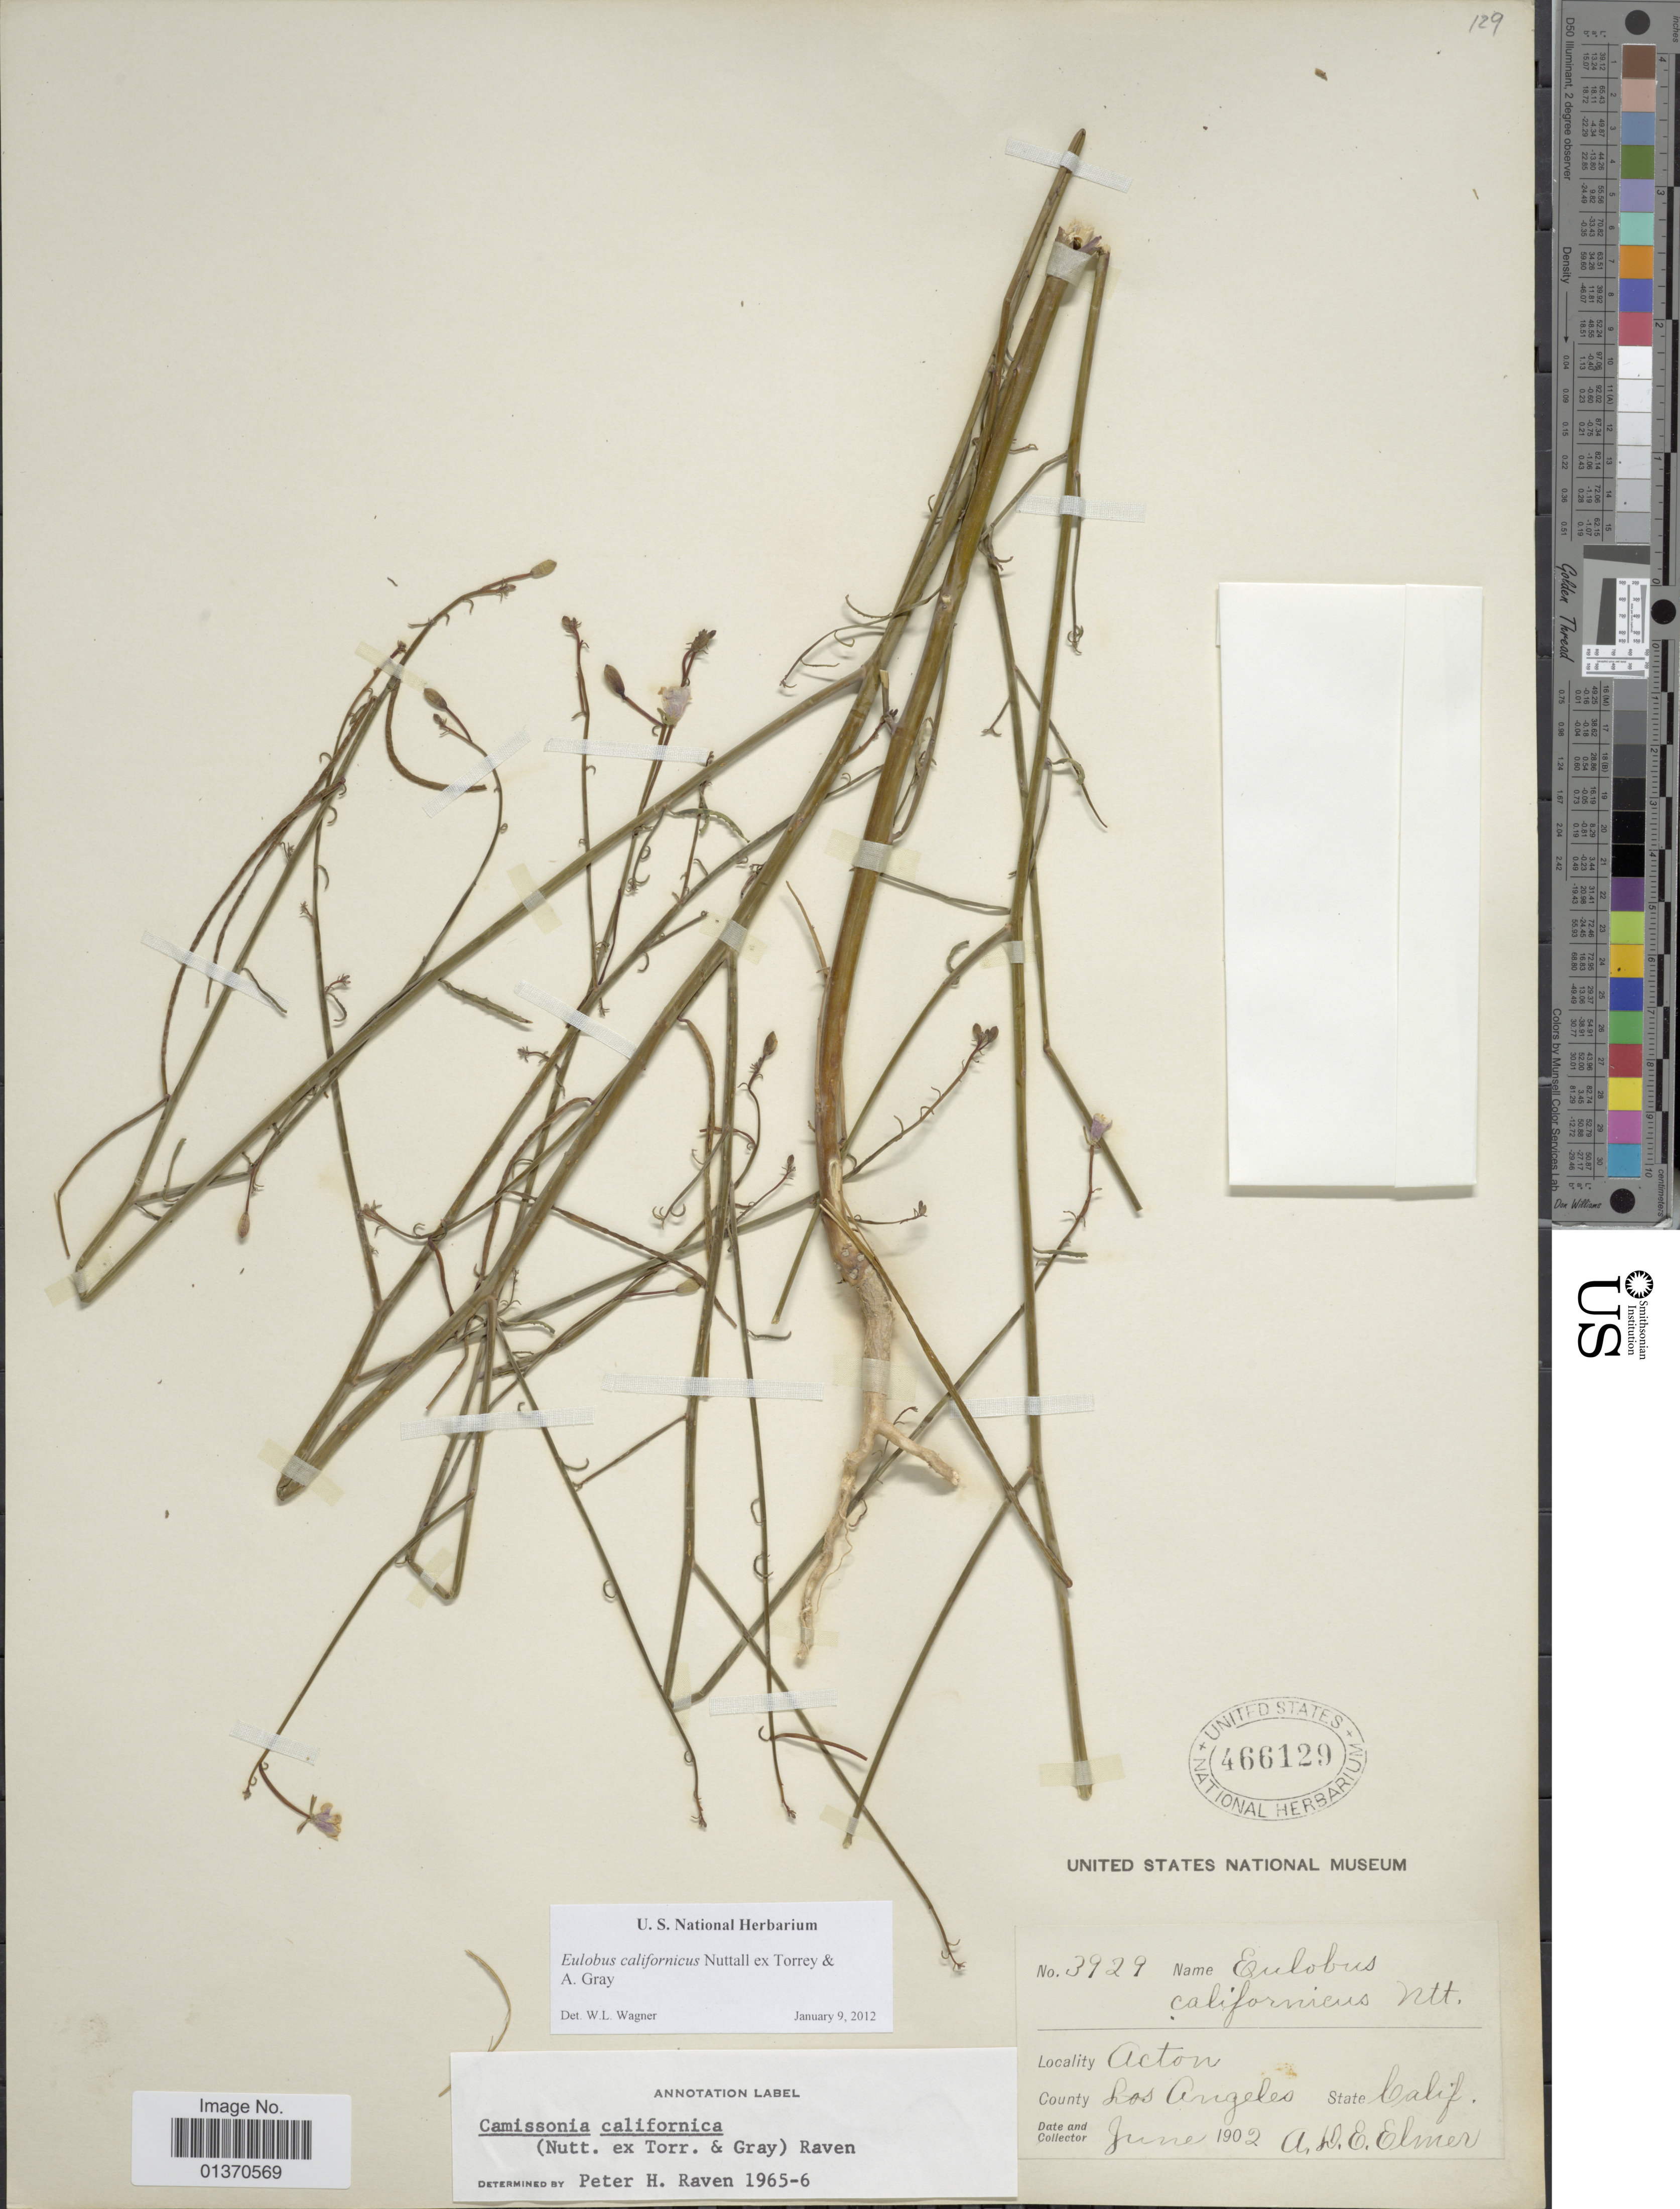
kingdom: Plantae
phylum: Tracheophyta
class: Magnoliopsida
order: Myrtales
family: Onagraceae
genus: Eulobus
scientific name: Eulobus californicus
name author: Nutt. ex Torr. & A. Gray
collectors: A. D. E. Elmer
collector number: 3929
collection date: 1902-06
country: United States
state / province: California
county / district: Los Angeles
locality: Acton, County Los Angeles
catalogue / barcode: US 466129